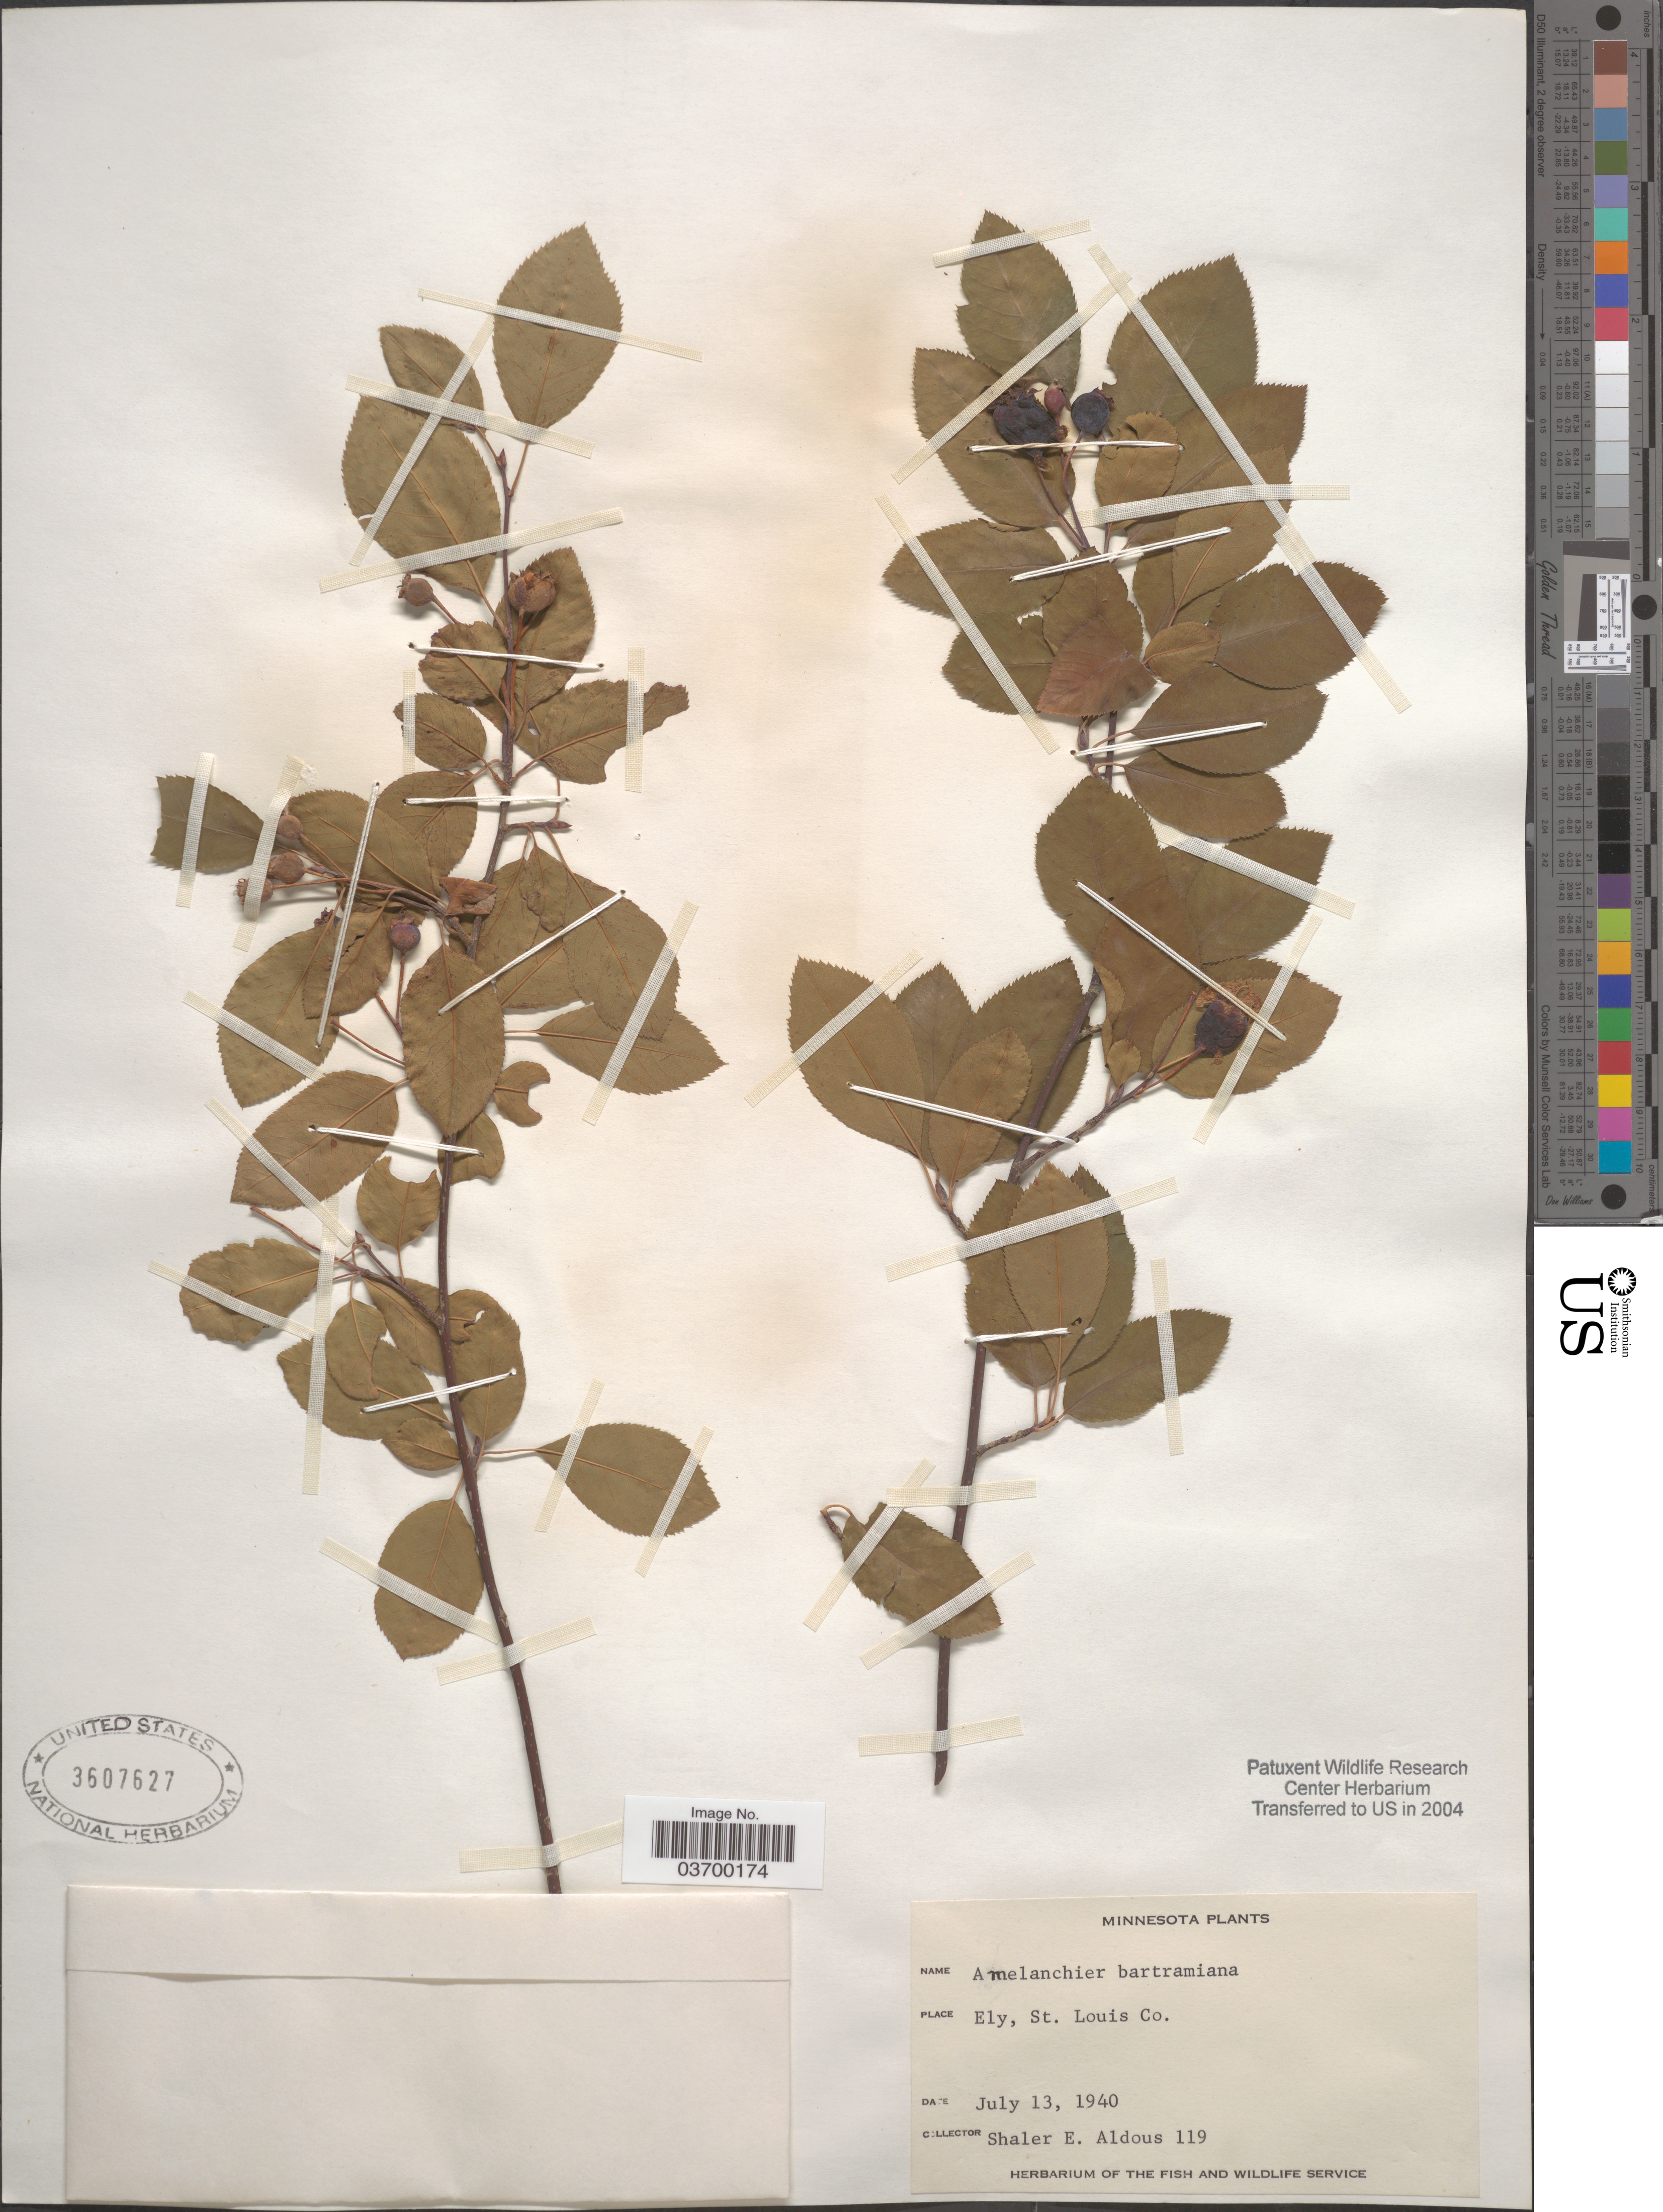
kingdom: Plantae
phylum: Tracheophyta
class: Magnoliopsida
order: Rosales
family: Rosaceae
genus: Amelanchier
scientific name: Amelanchier bartramiana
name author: (Tausch) M. Roem.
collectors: S. Aldous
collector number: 119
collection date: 1940-07-13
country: United States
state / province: Minnesota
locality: Ely, St. Louis Co.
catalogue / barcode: US 3607627